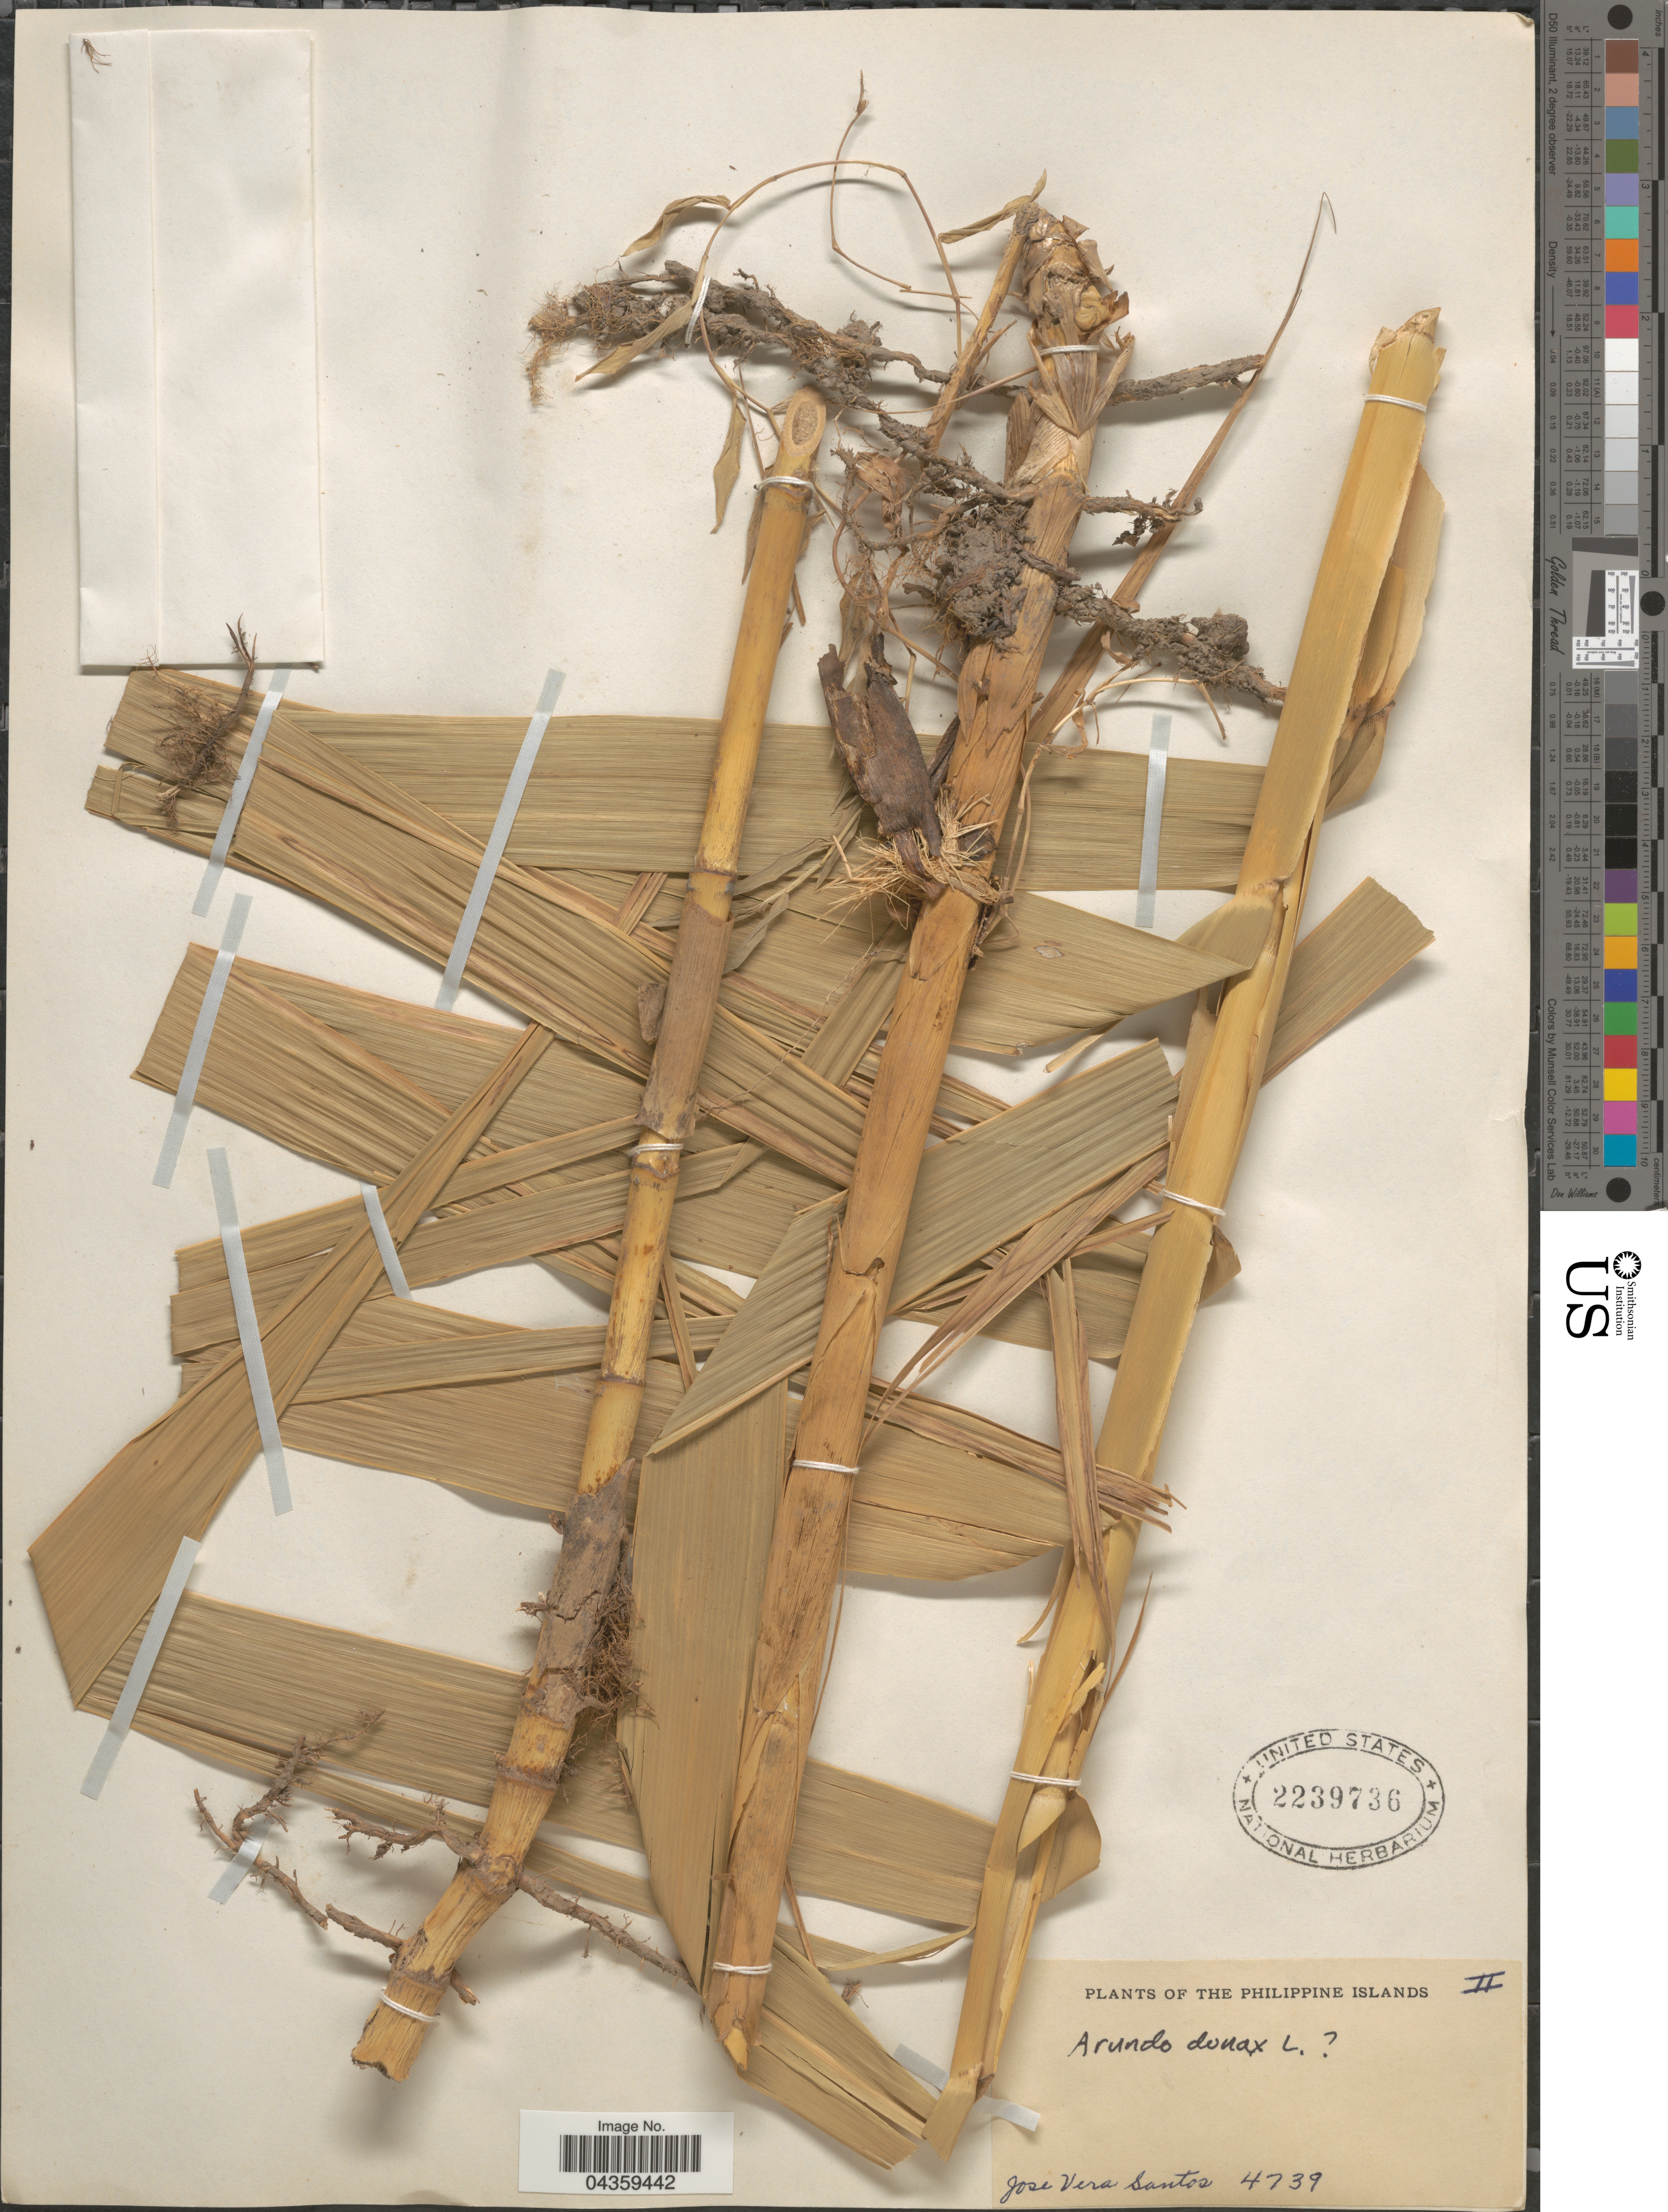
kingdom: Plantae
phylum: Tracheophyta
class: Liliopsida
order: Poales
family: Poaceae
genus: Arundo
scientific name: Arundo donax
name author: L.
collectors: J. V. Santos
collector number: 4739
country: Philippines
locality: The Philippine Islands.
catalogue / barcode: US 2239736